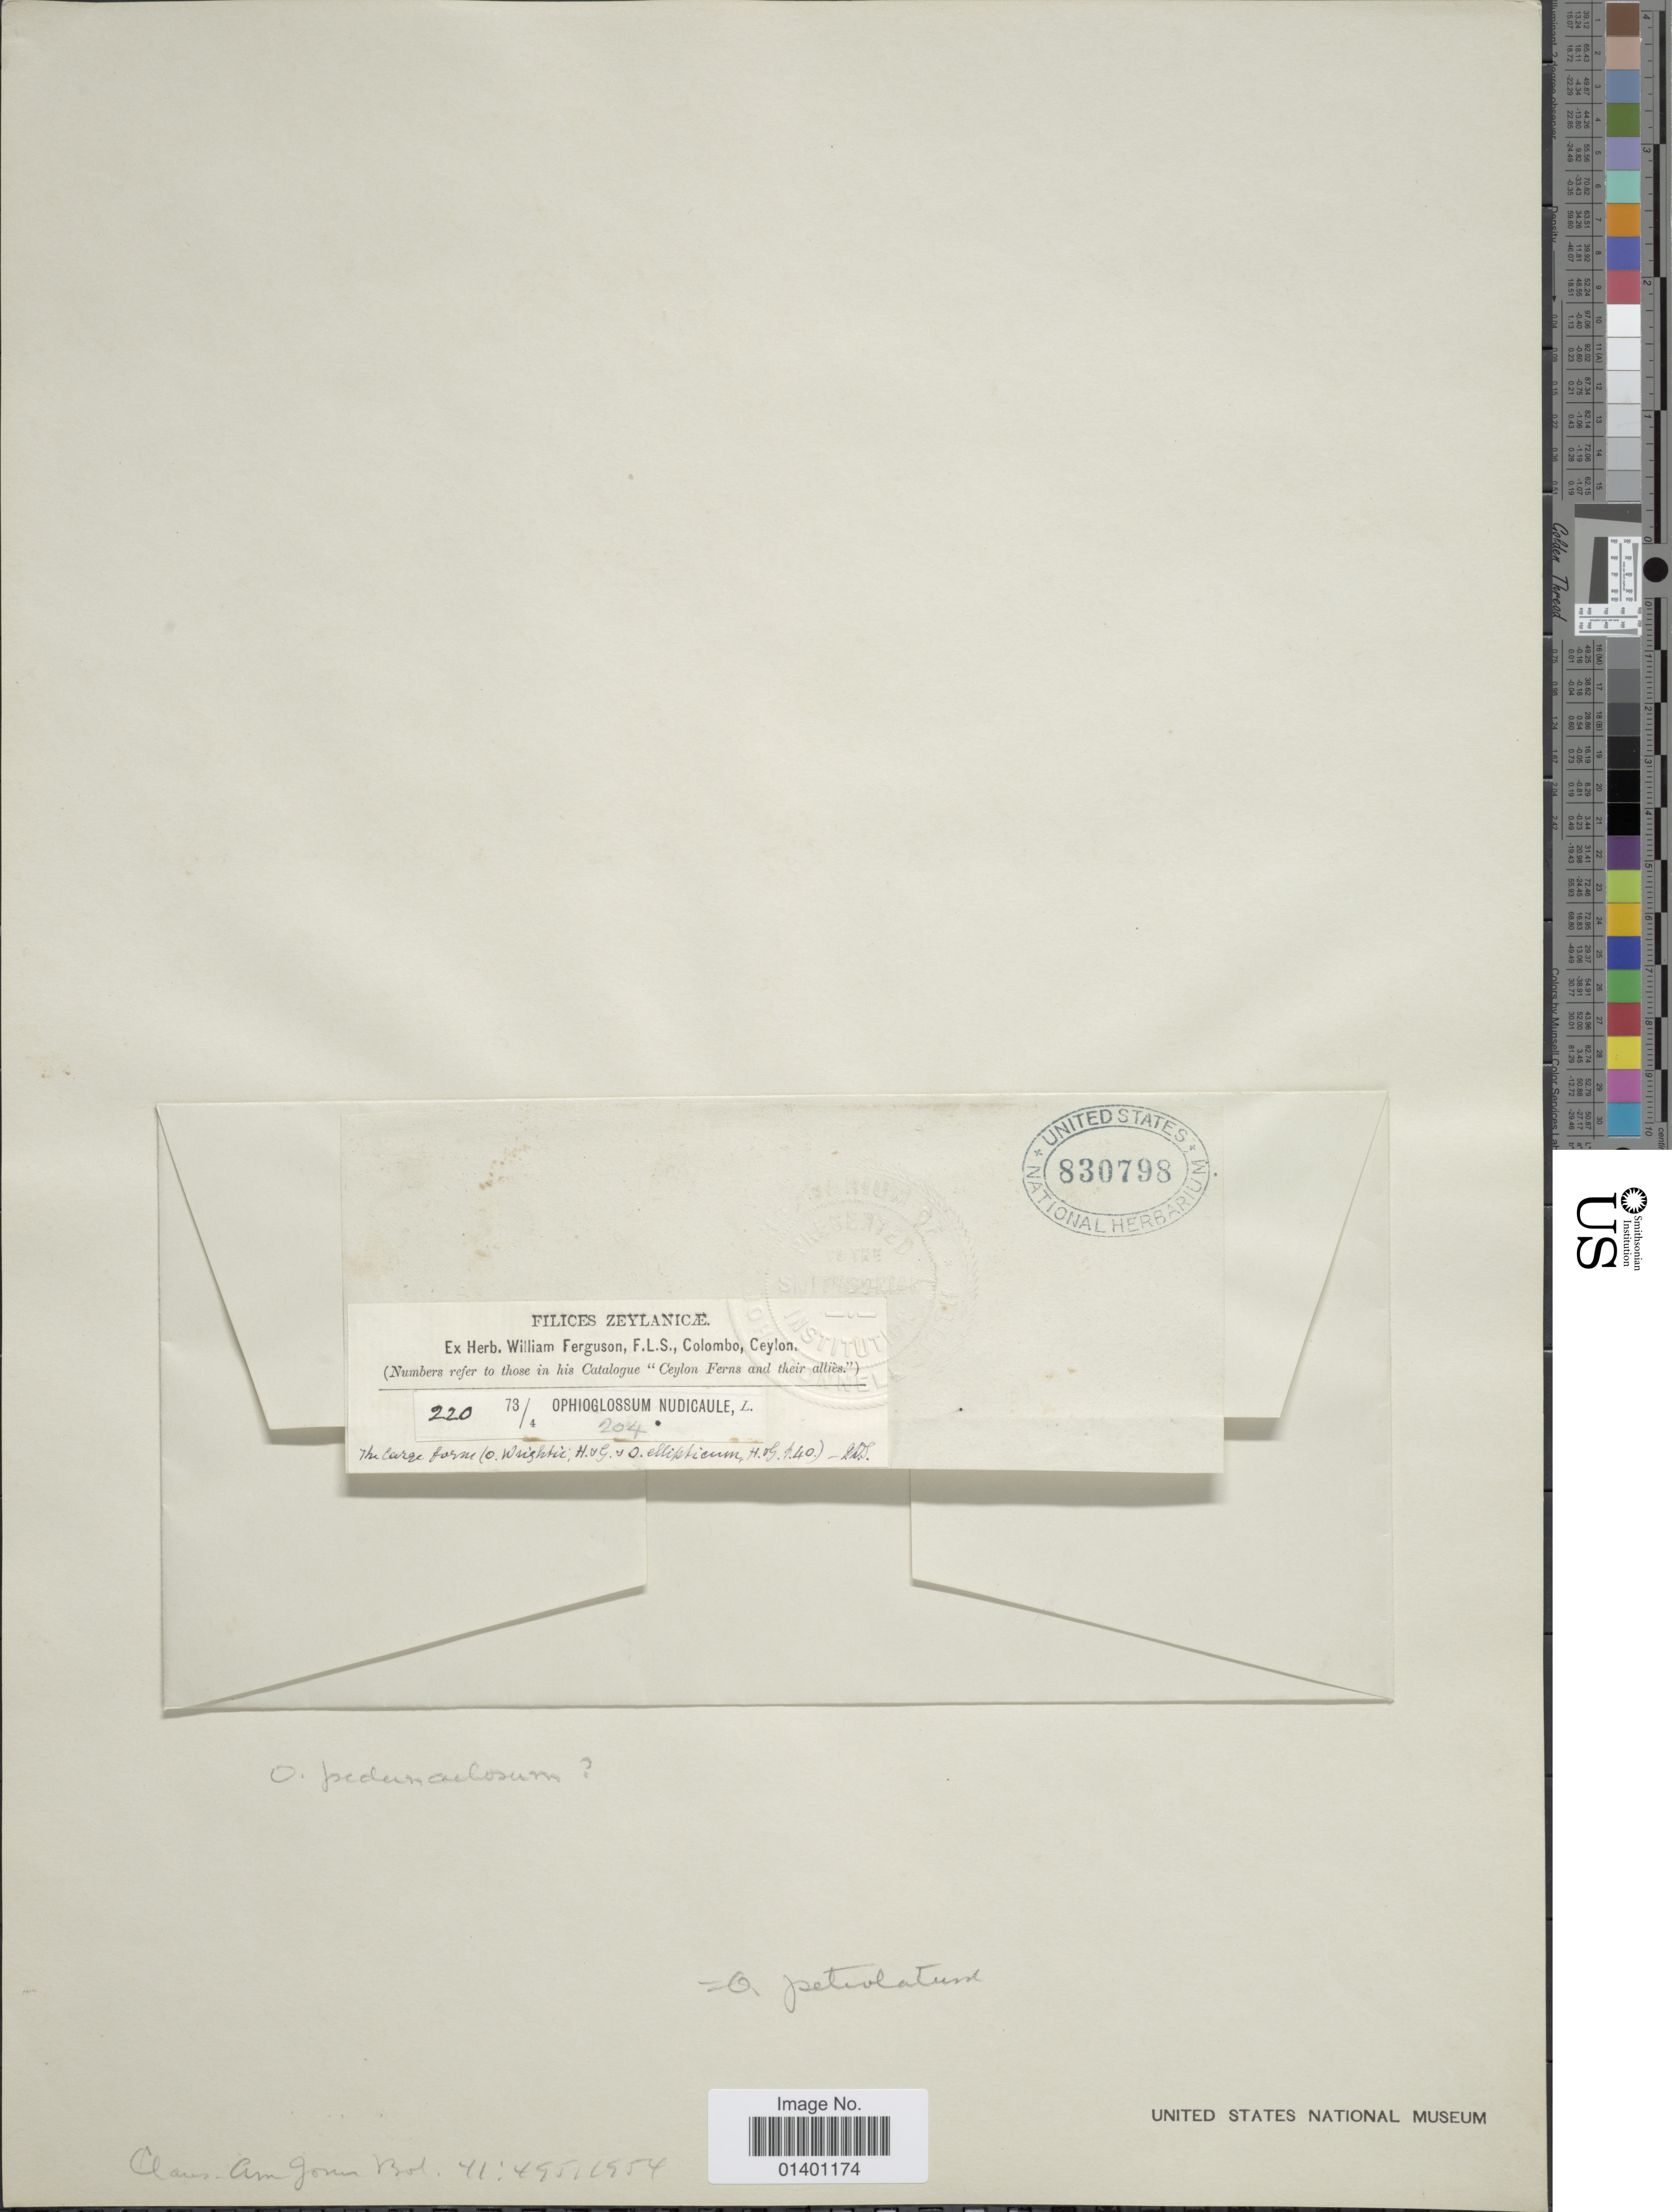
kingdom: Plantae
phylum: Tracheophyta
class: Polypodiopsida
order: Ophioglossales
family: Ophioglossaceae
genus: Ophioglossum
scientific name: Ophioglossum petiolatum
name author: Hook.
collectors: ex herb. W. Ferguson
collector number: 220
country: Sri Lanka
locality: Zeylanicae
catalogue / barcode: US 830798